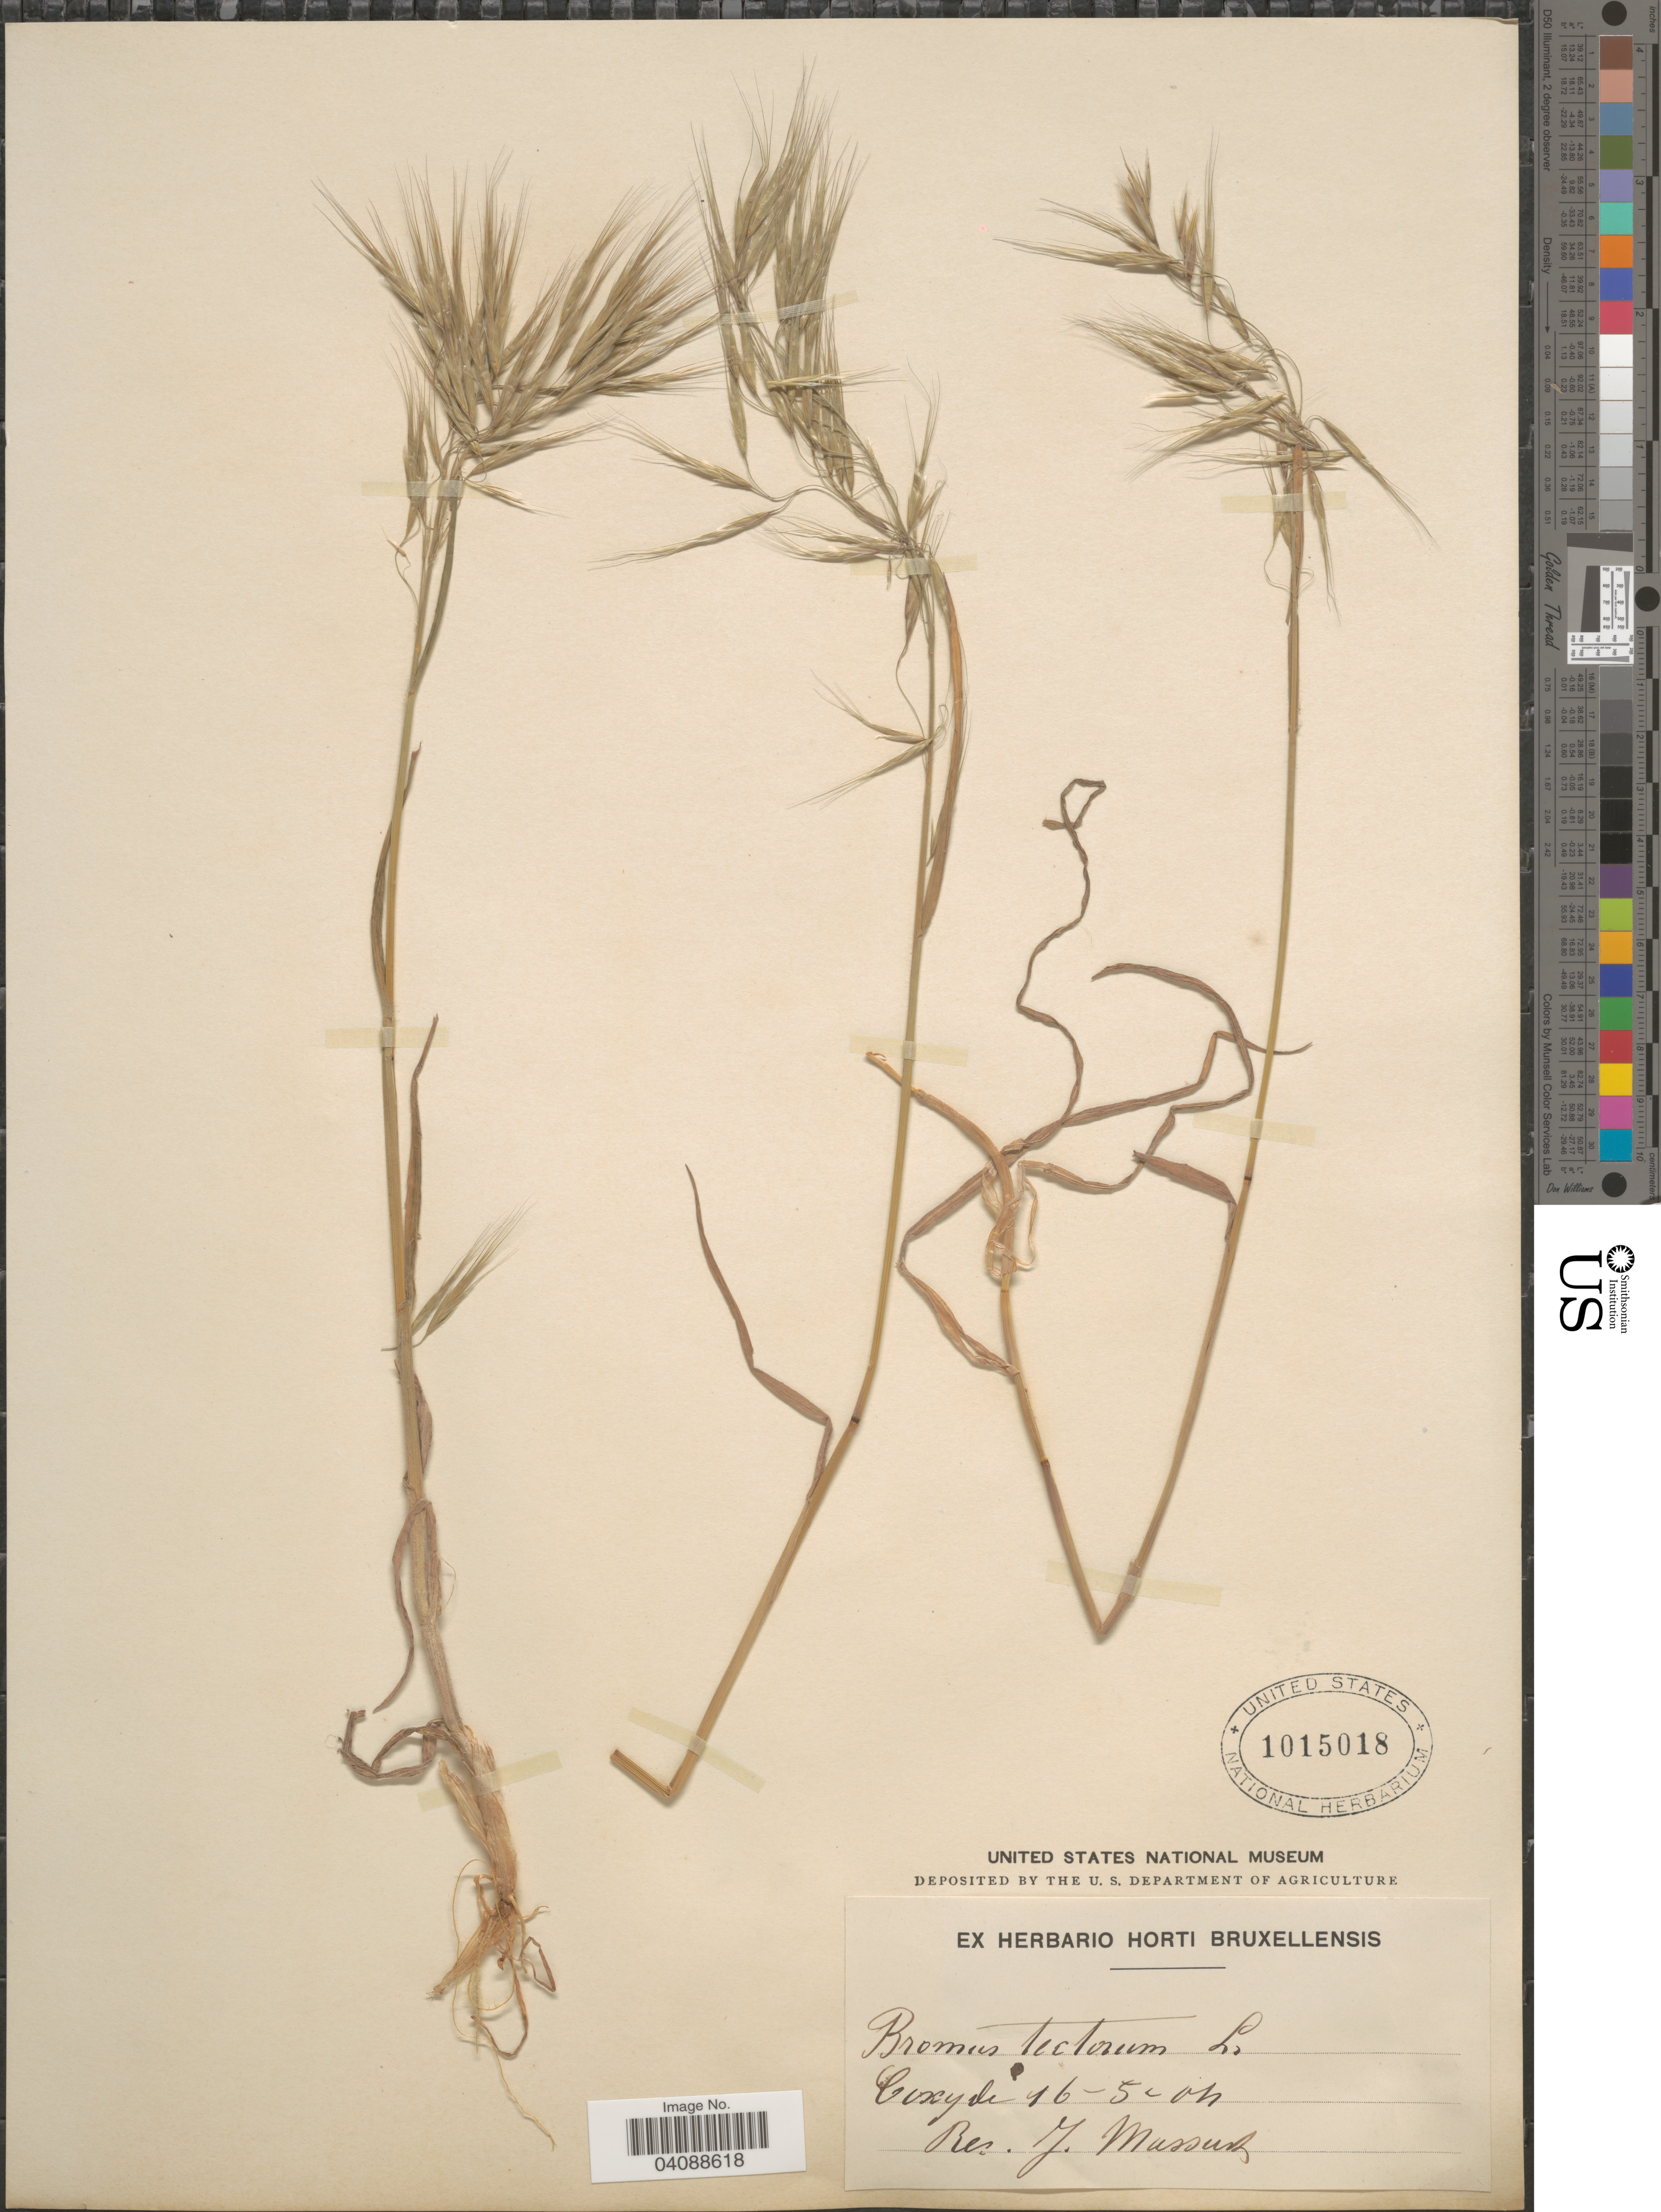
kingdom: Plantae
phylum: Tracheophyta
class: Liliopsida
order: Poales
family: Poaceae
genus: Bromus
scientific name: Bromus tectorum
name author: L.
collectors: J. Massart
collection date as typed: Transcribed d/m/y: 16/5/4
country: Belgium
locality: Coxyde.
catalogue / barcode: US 1015018